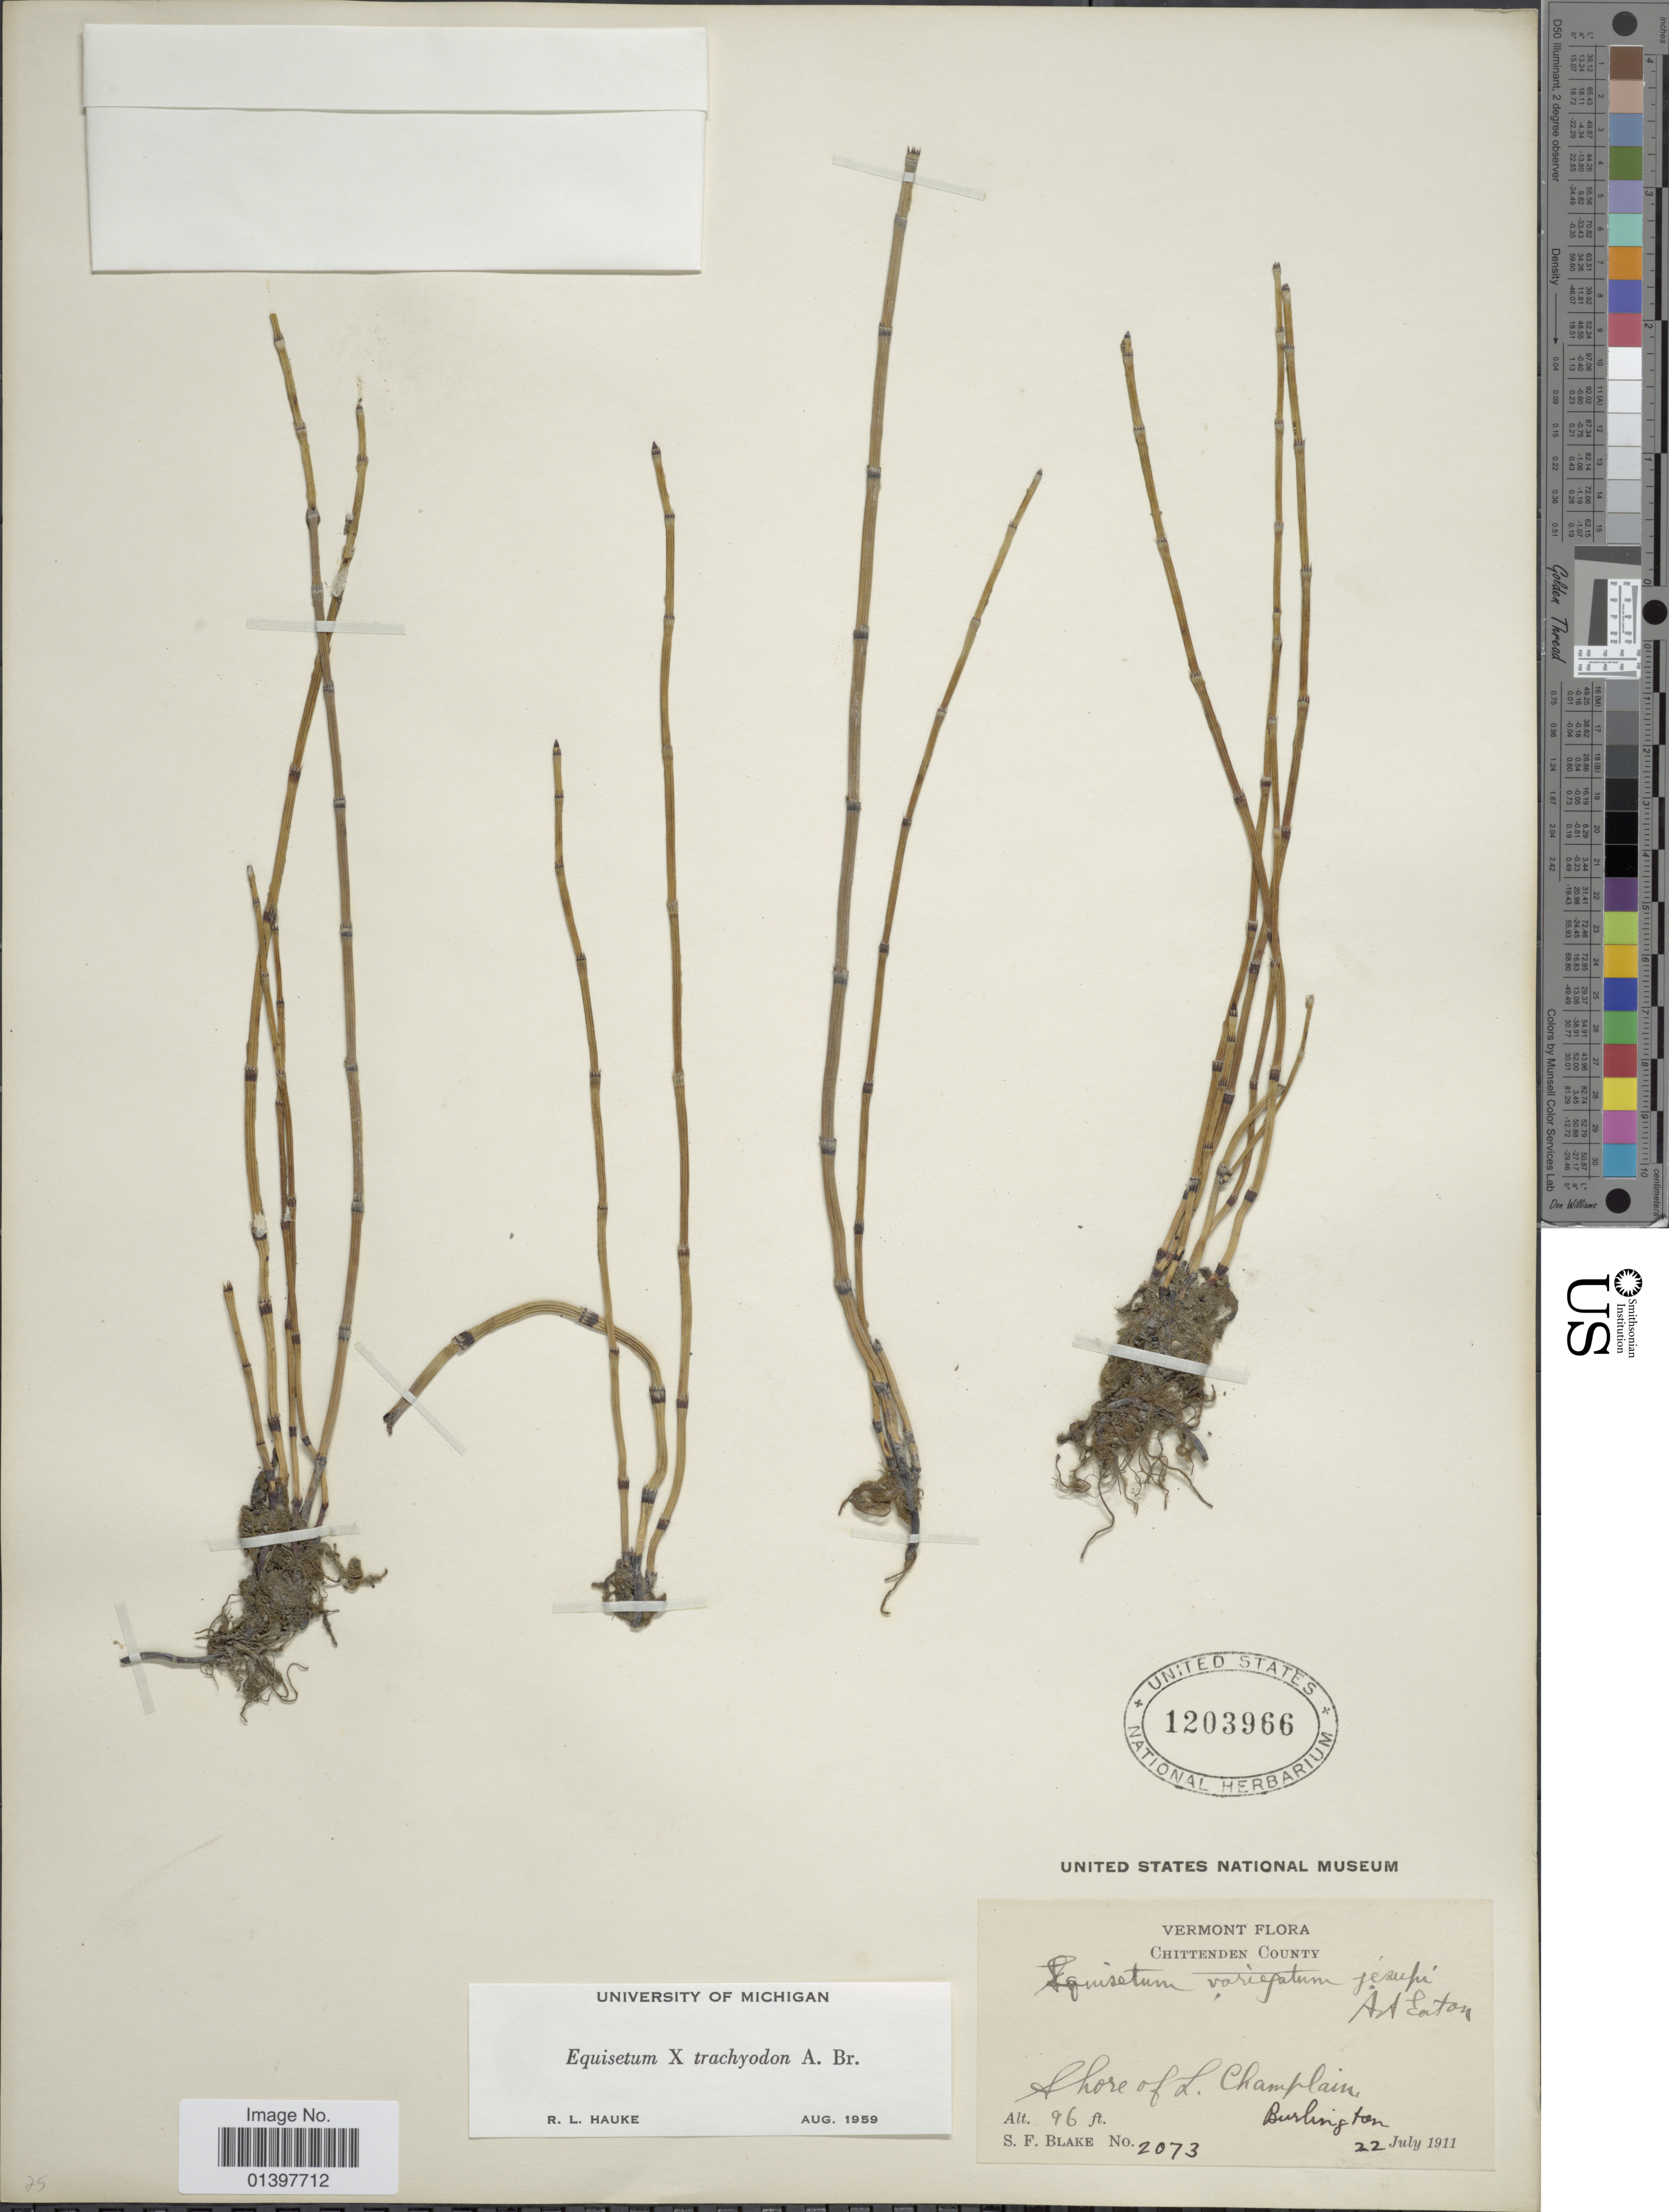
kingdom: Plantae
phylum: Tracheophyta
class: Polypodiopsida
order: Equisetales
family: Equisetaceae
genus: Equisetum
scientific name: Equisetum x trachyodon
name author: A. Braun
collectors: S. Blake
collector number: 2073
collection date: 1911-07-22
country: United States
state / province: Vermont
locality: Chittenden County, Shore of L. Champlain, Burlington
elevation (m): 29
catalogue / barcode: US 1203966